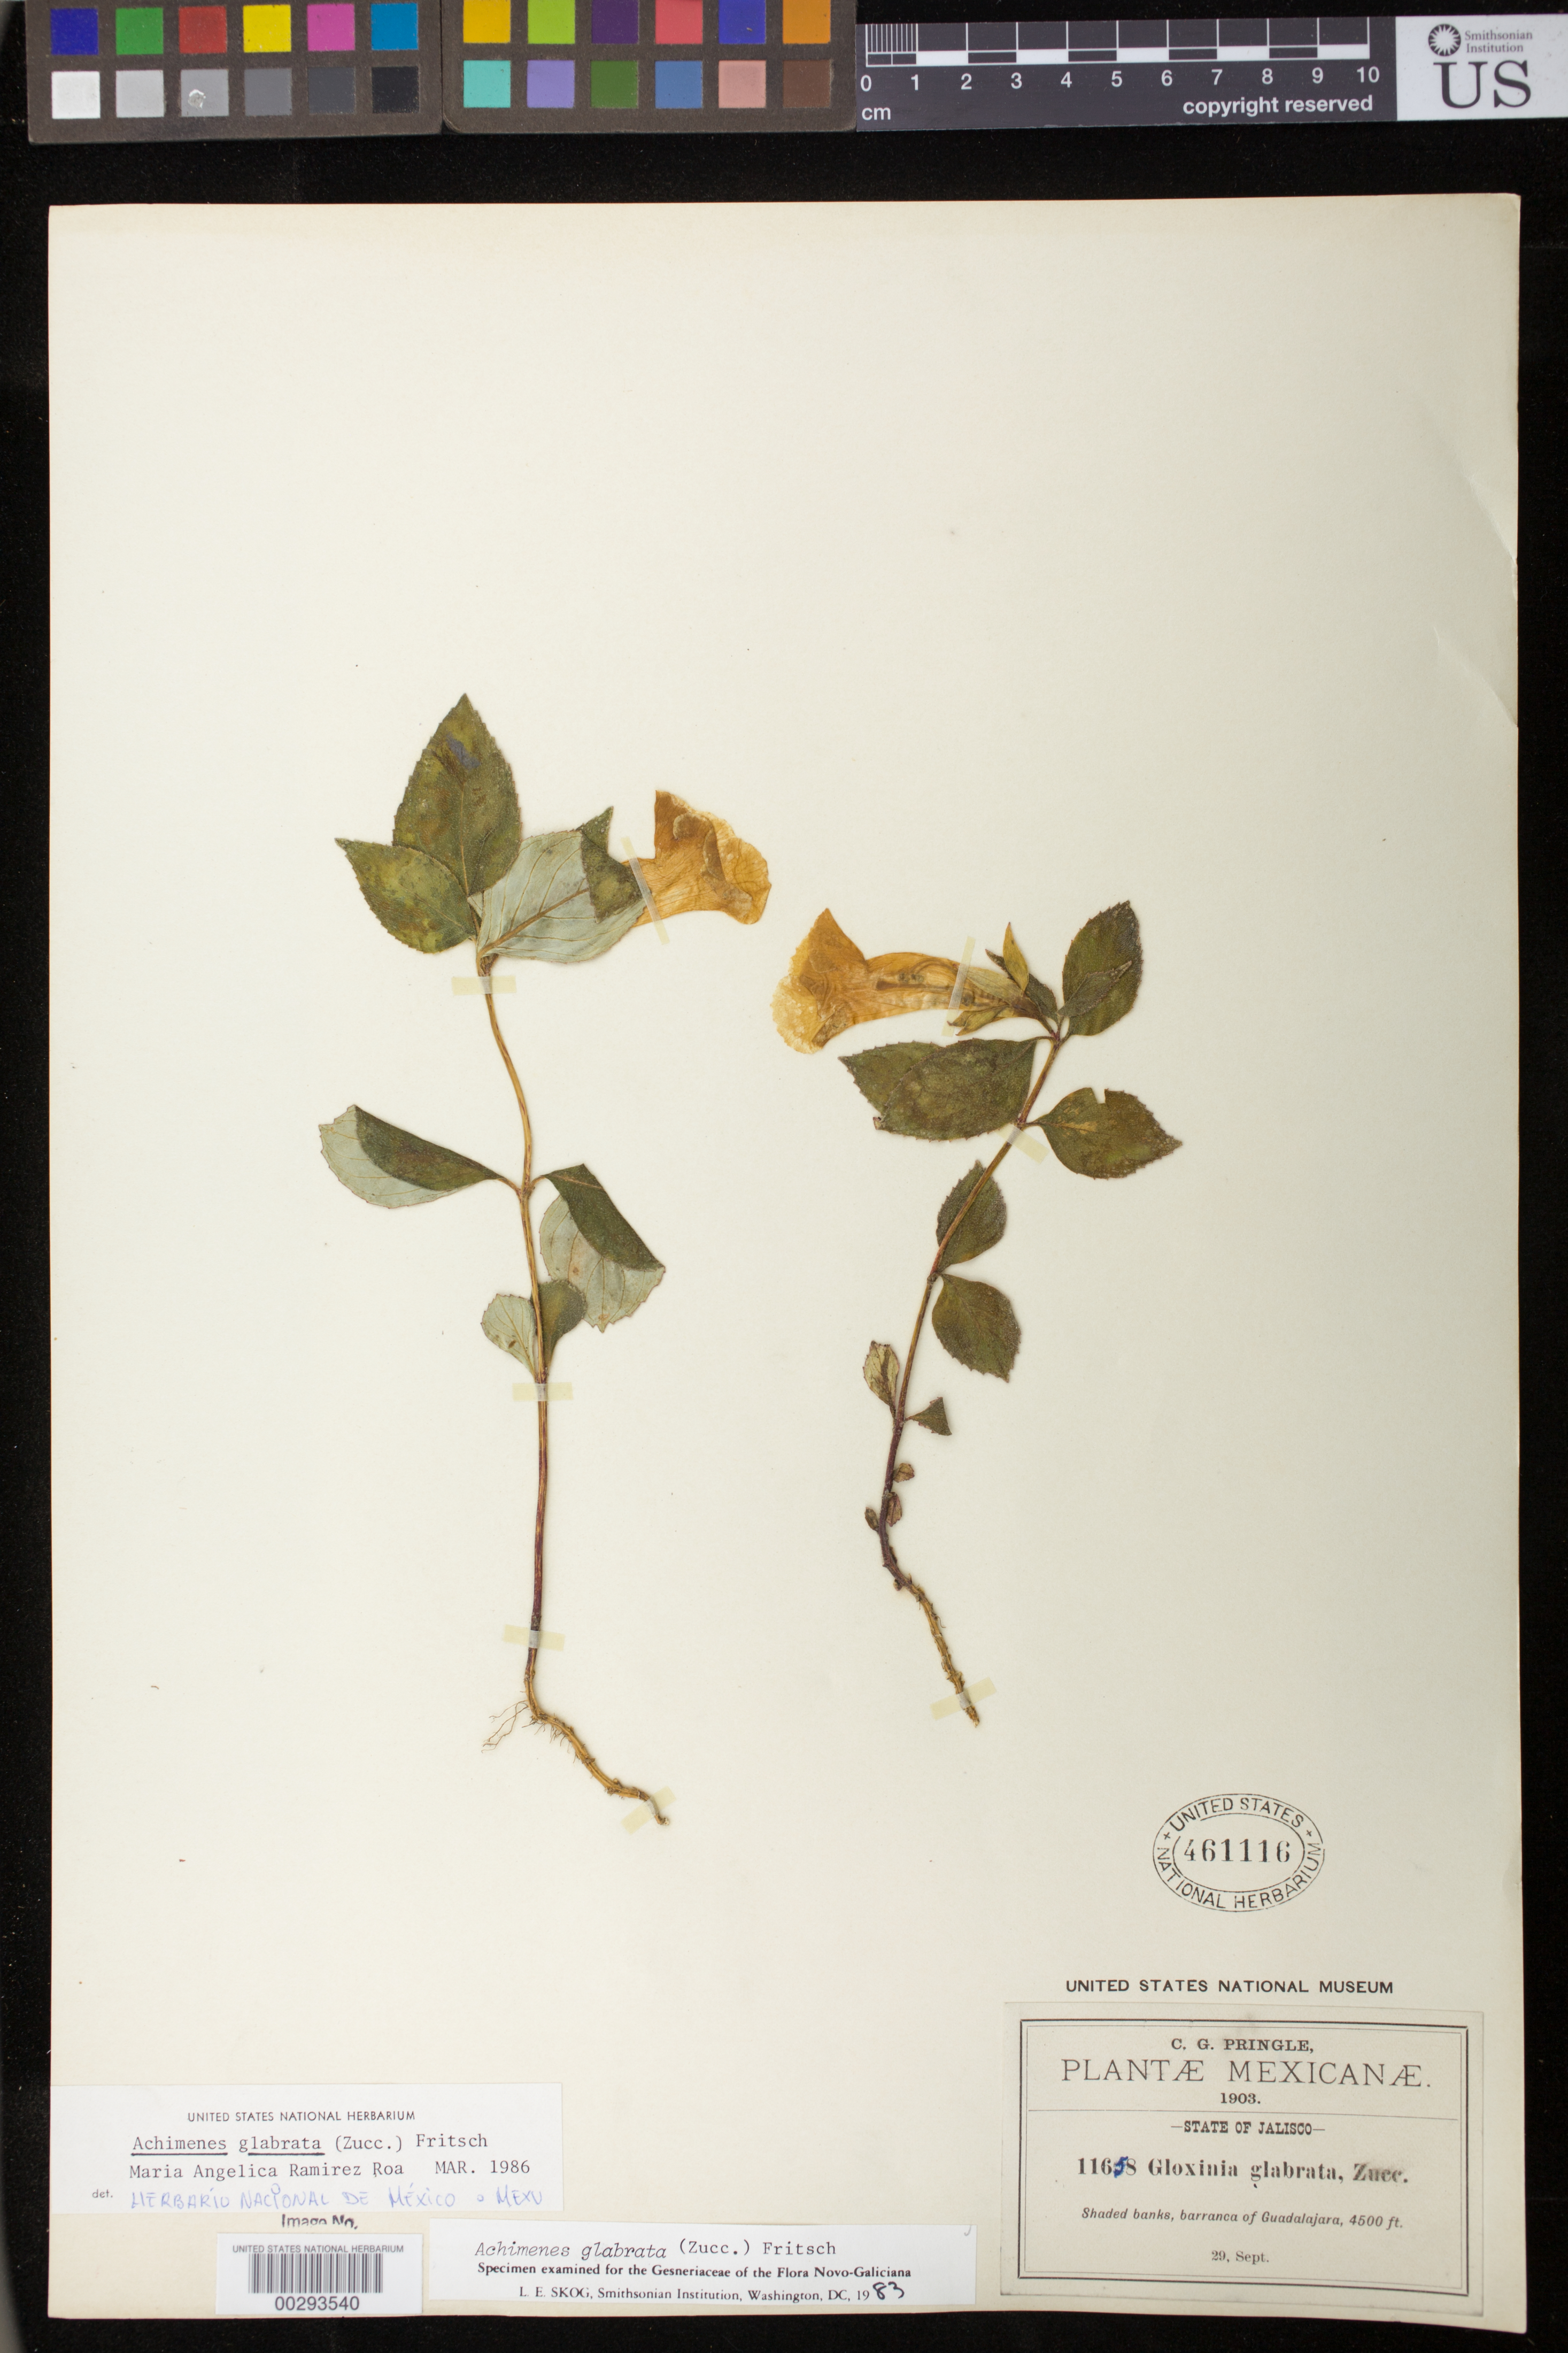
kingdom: Plantae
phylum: Tracheophyta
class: Magnoliopsida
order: Lamiales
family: Gesneriaceae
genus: Achimenes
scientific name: Achimenes glabrata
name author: (Zucc.) Fritsch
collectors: C. G. Pringle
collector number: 11658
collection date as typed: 29 Sep 1903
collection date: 1903-09-29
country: Mexico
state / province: Jalisco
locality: Barranca of Guadalajara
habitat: Shaded banks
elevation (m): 1372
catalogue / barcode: US 461116